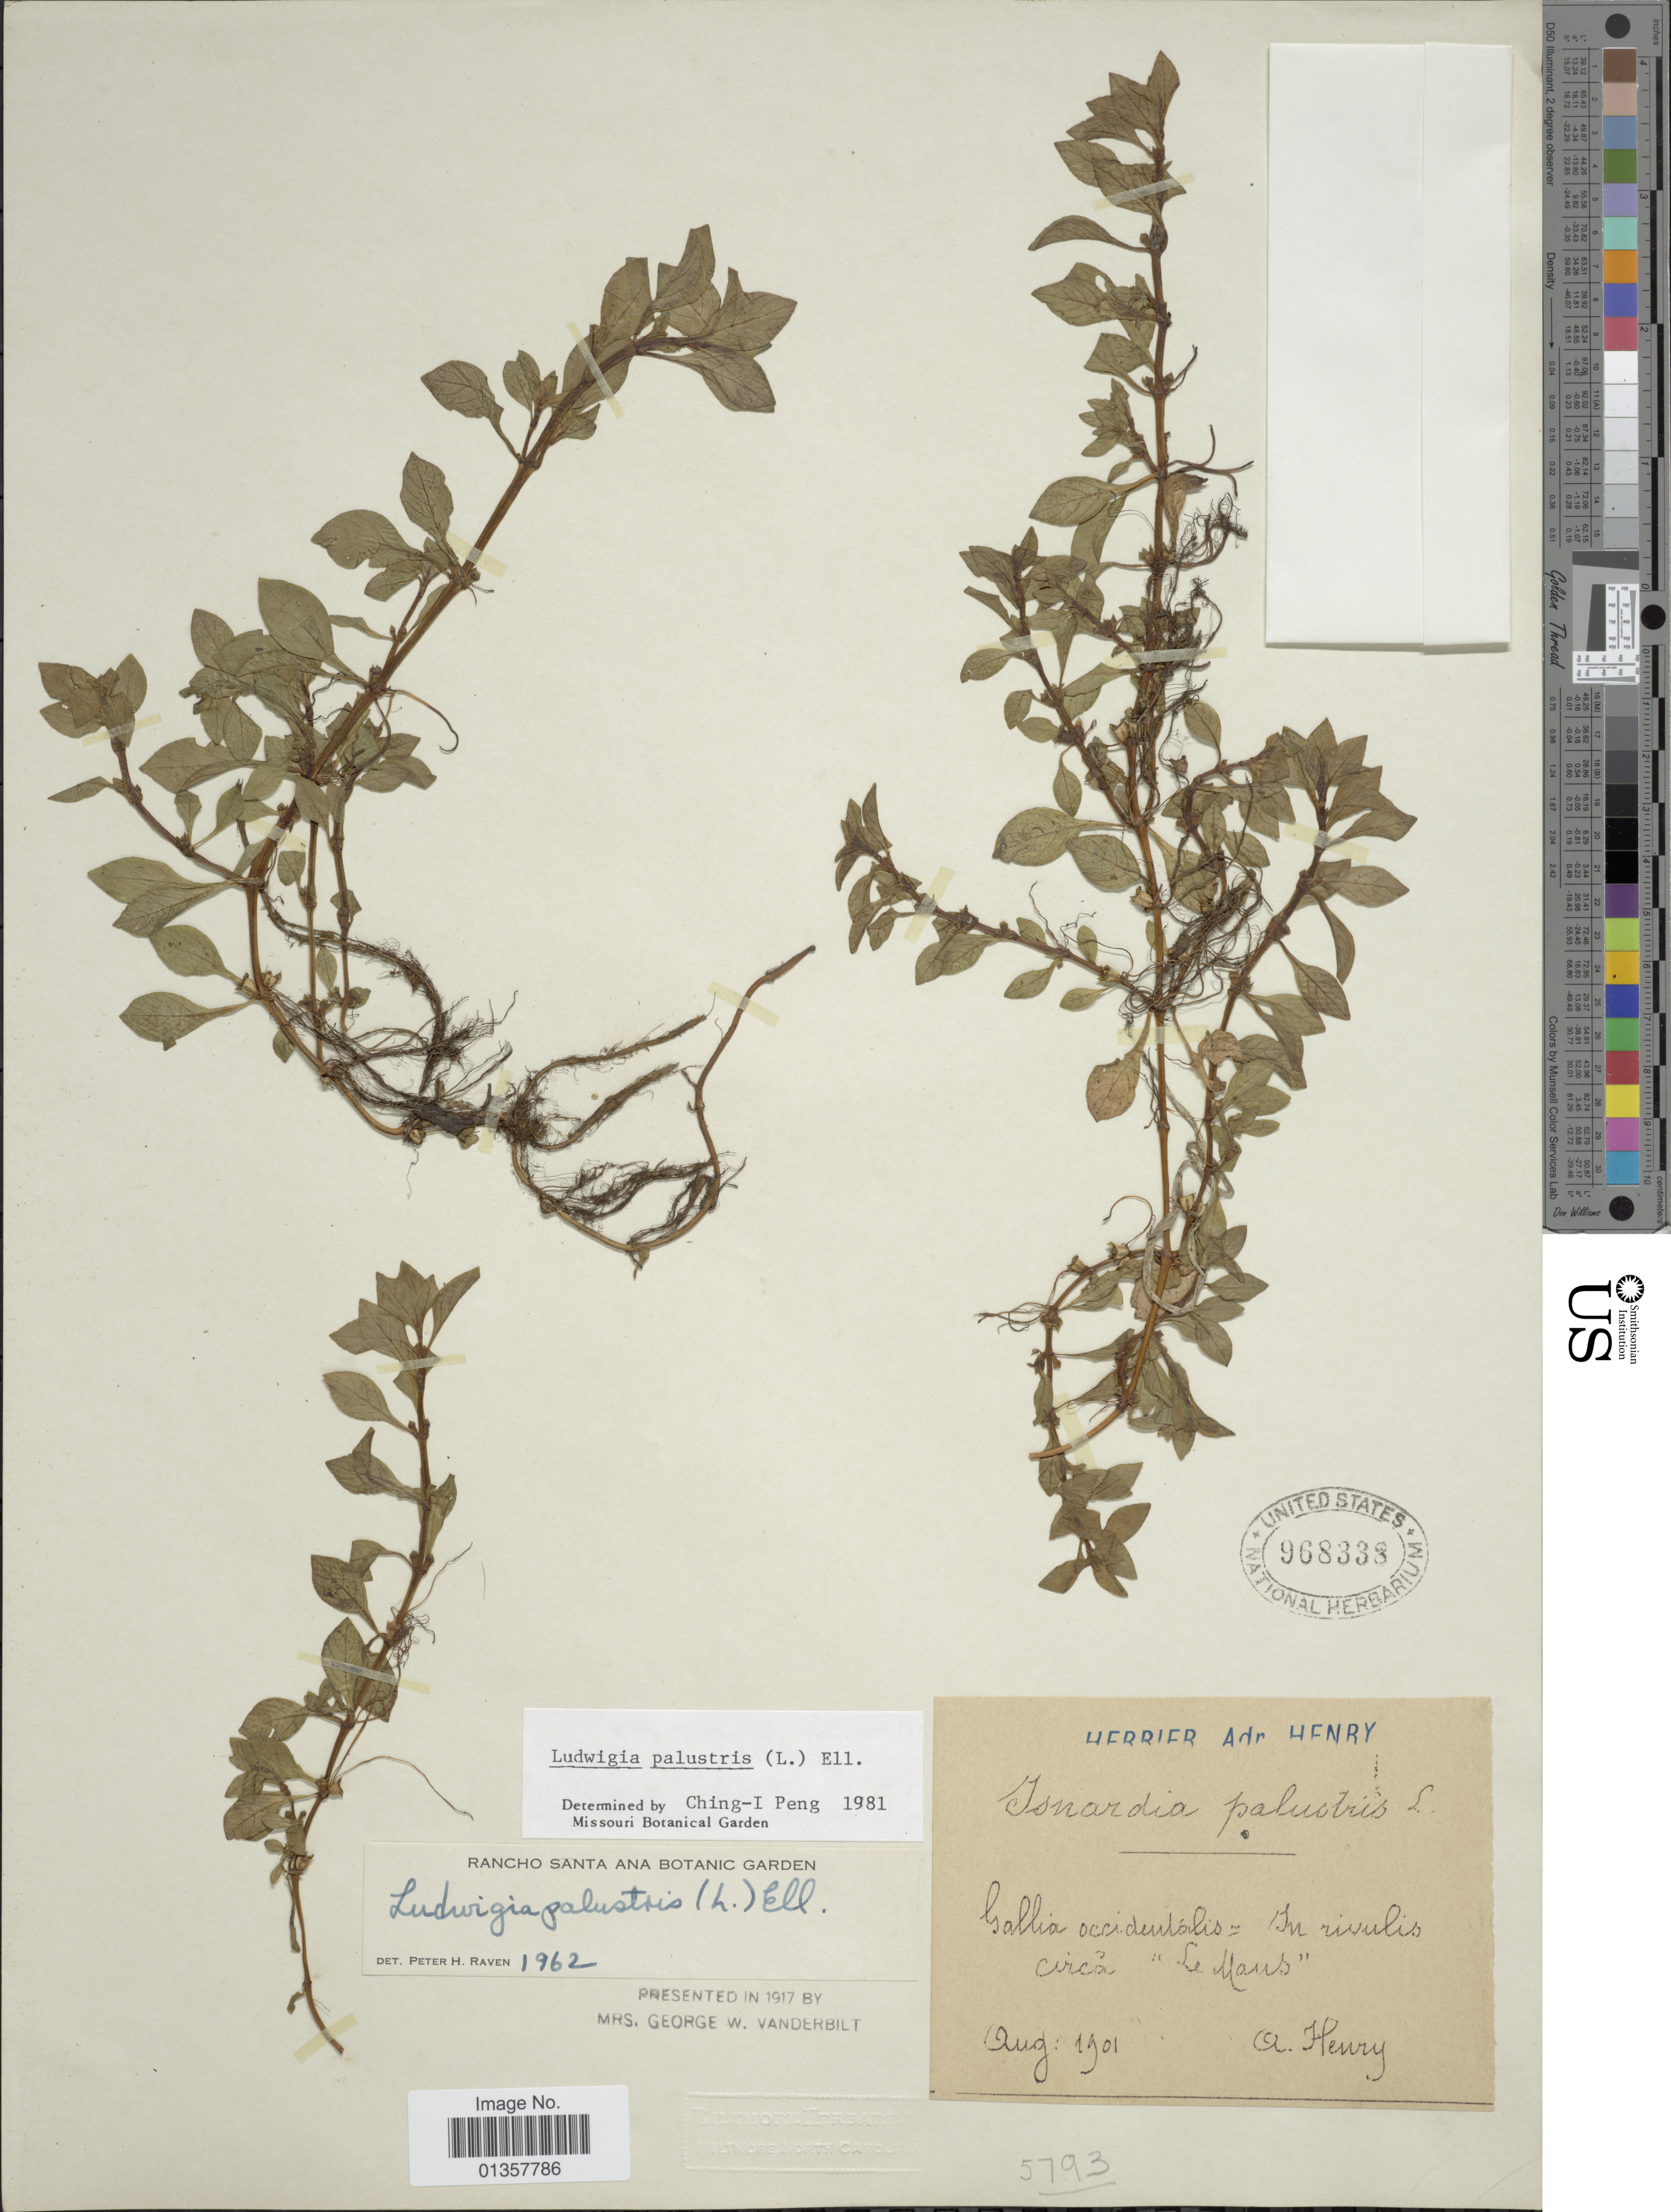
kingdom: Plantae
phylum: Tracheophyta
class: Magnoliopsida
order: Myrtales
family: Onagraceae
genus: Ludwigia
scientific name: Ludwigia palustris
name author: (L.) Elliott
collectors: A. Henry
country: France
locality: Gallia occidentalis = In rivulis circa "Le Maus"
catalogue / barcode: US 968338